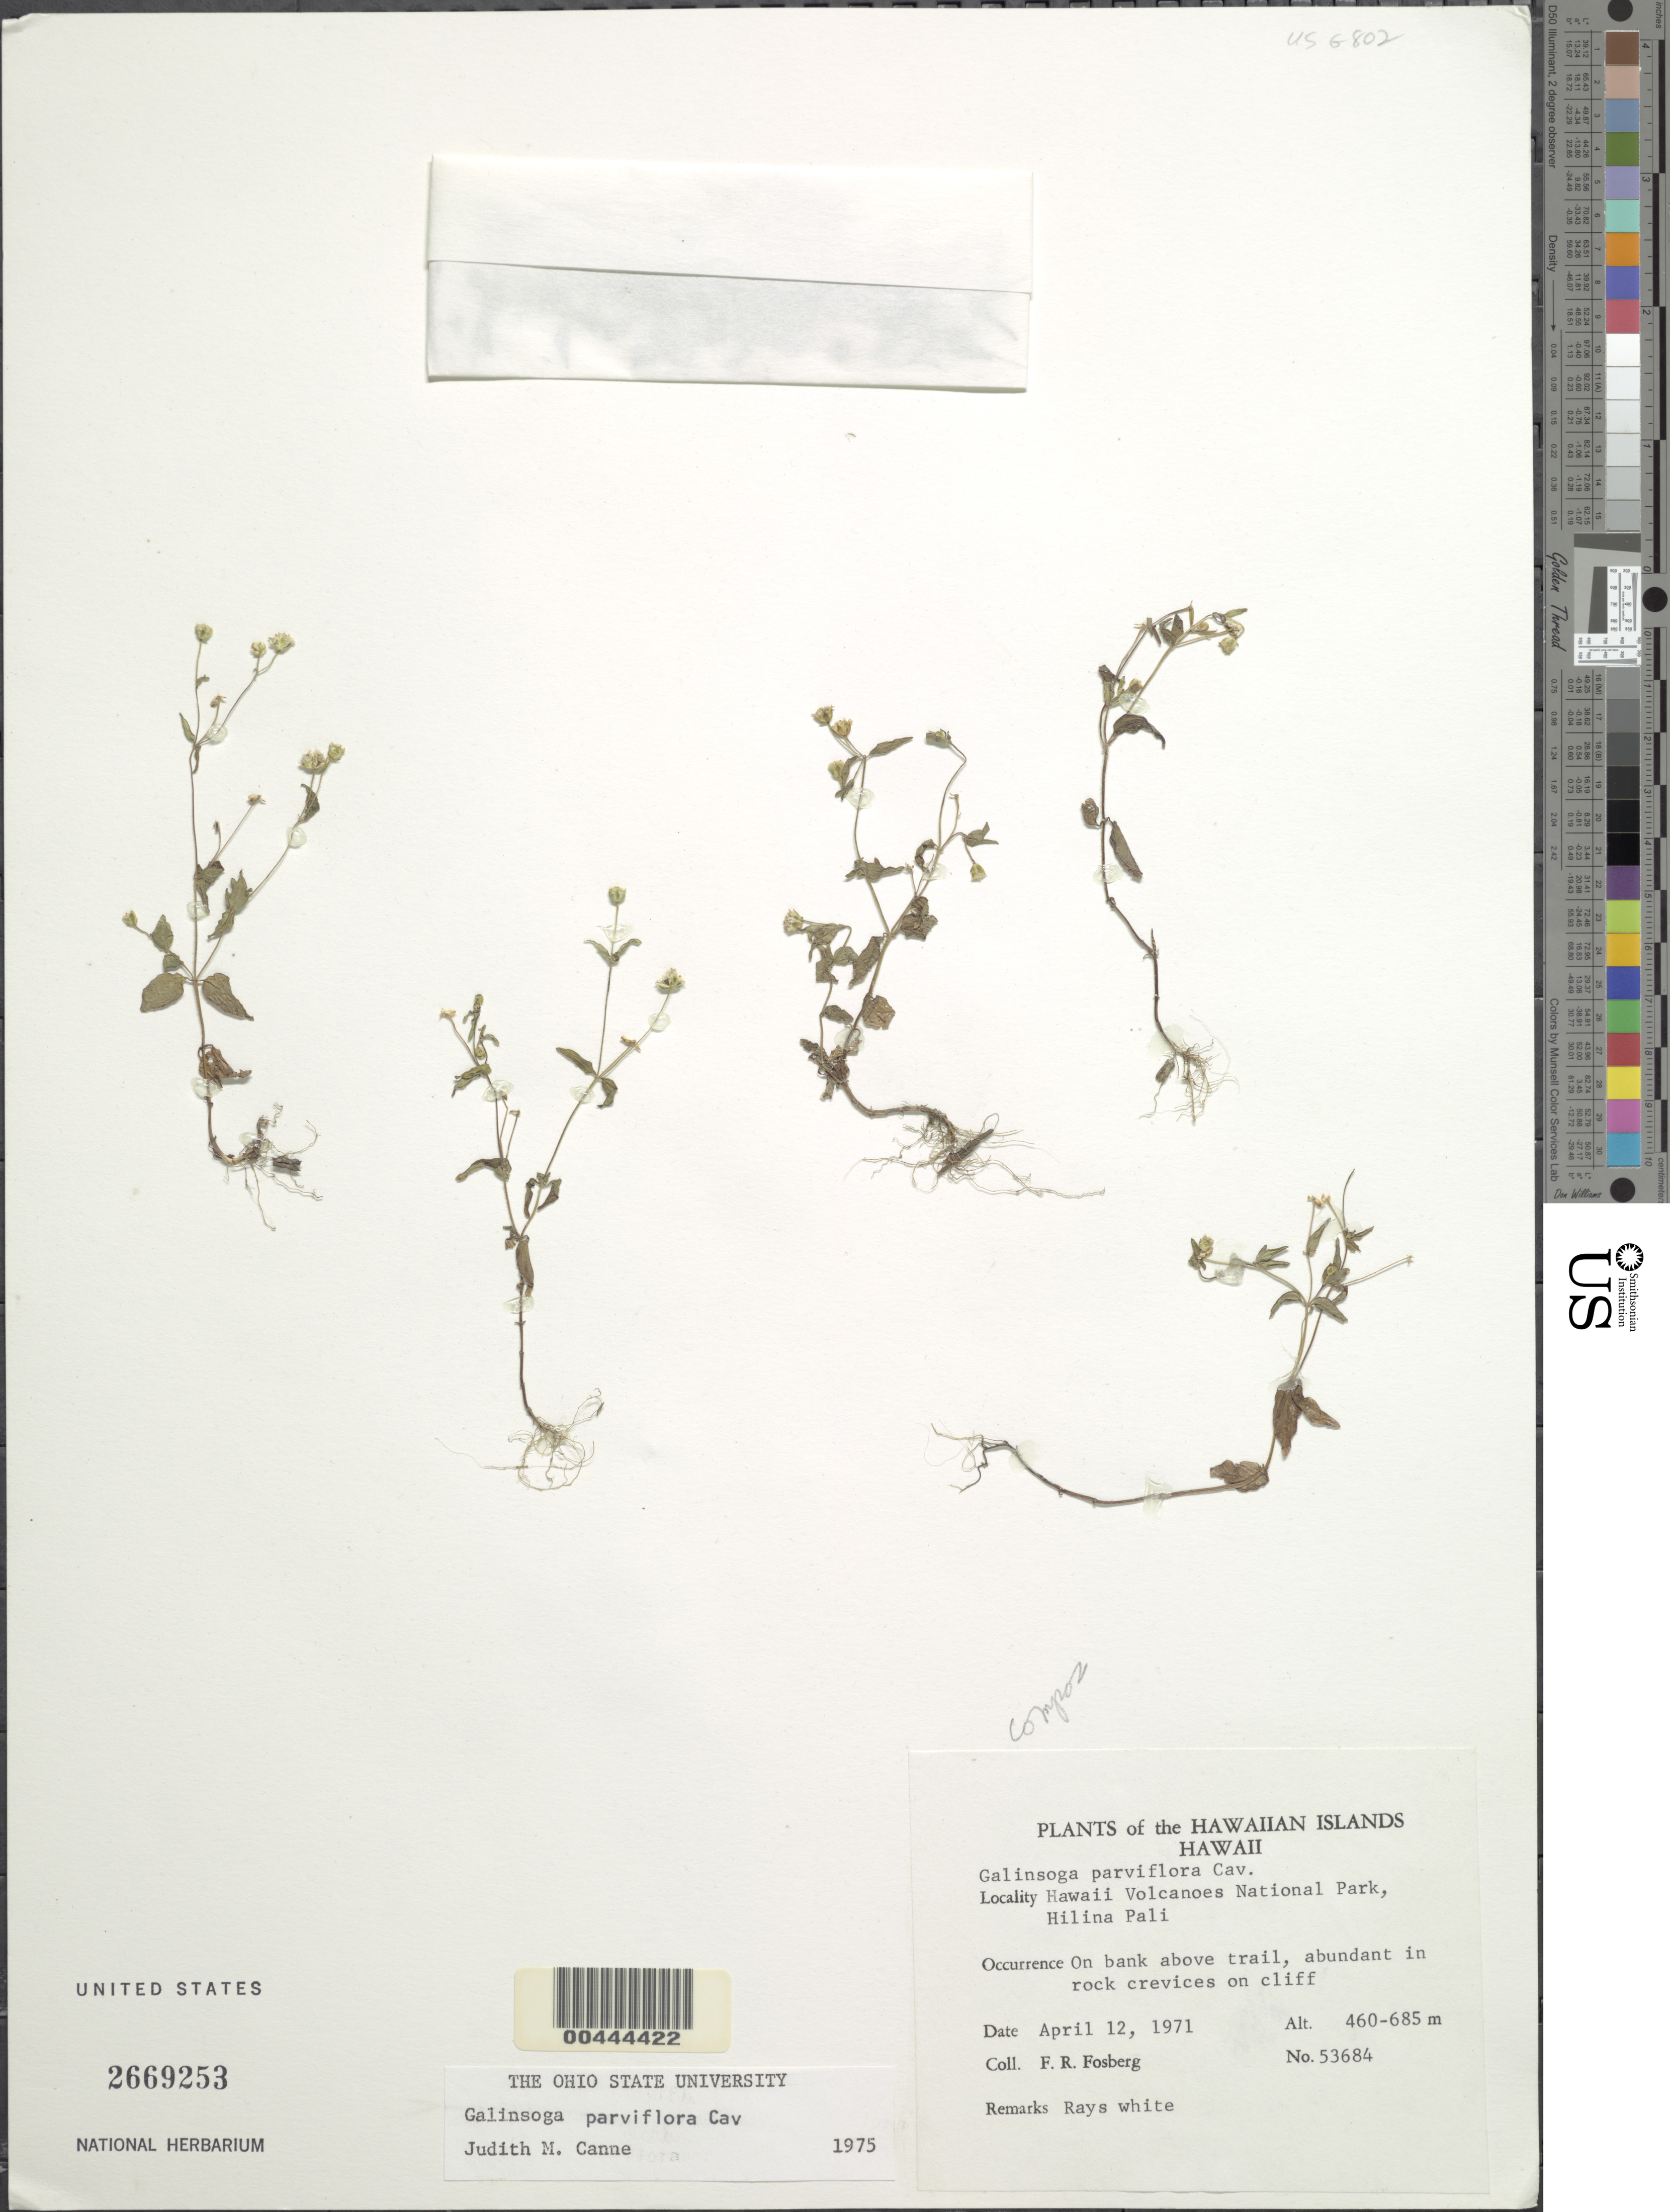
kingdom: Plantae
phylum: Tracheophyta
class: Magnoliopsida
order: Asterales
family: Asteraceae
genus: Galinsoga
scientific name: Galinsoga parviflora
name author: Cav.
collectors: F. R. Fosberg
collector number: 53684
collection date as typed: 12 Apr 1971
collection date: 1971-04-12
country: United States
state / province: Hawaii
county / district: Hawaii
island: Hawaii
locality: Hawaii Volcanoes National Park, Hilina Pali, on bank above trail.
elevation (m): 460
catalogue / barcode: US 2669253